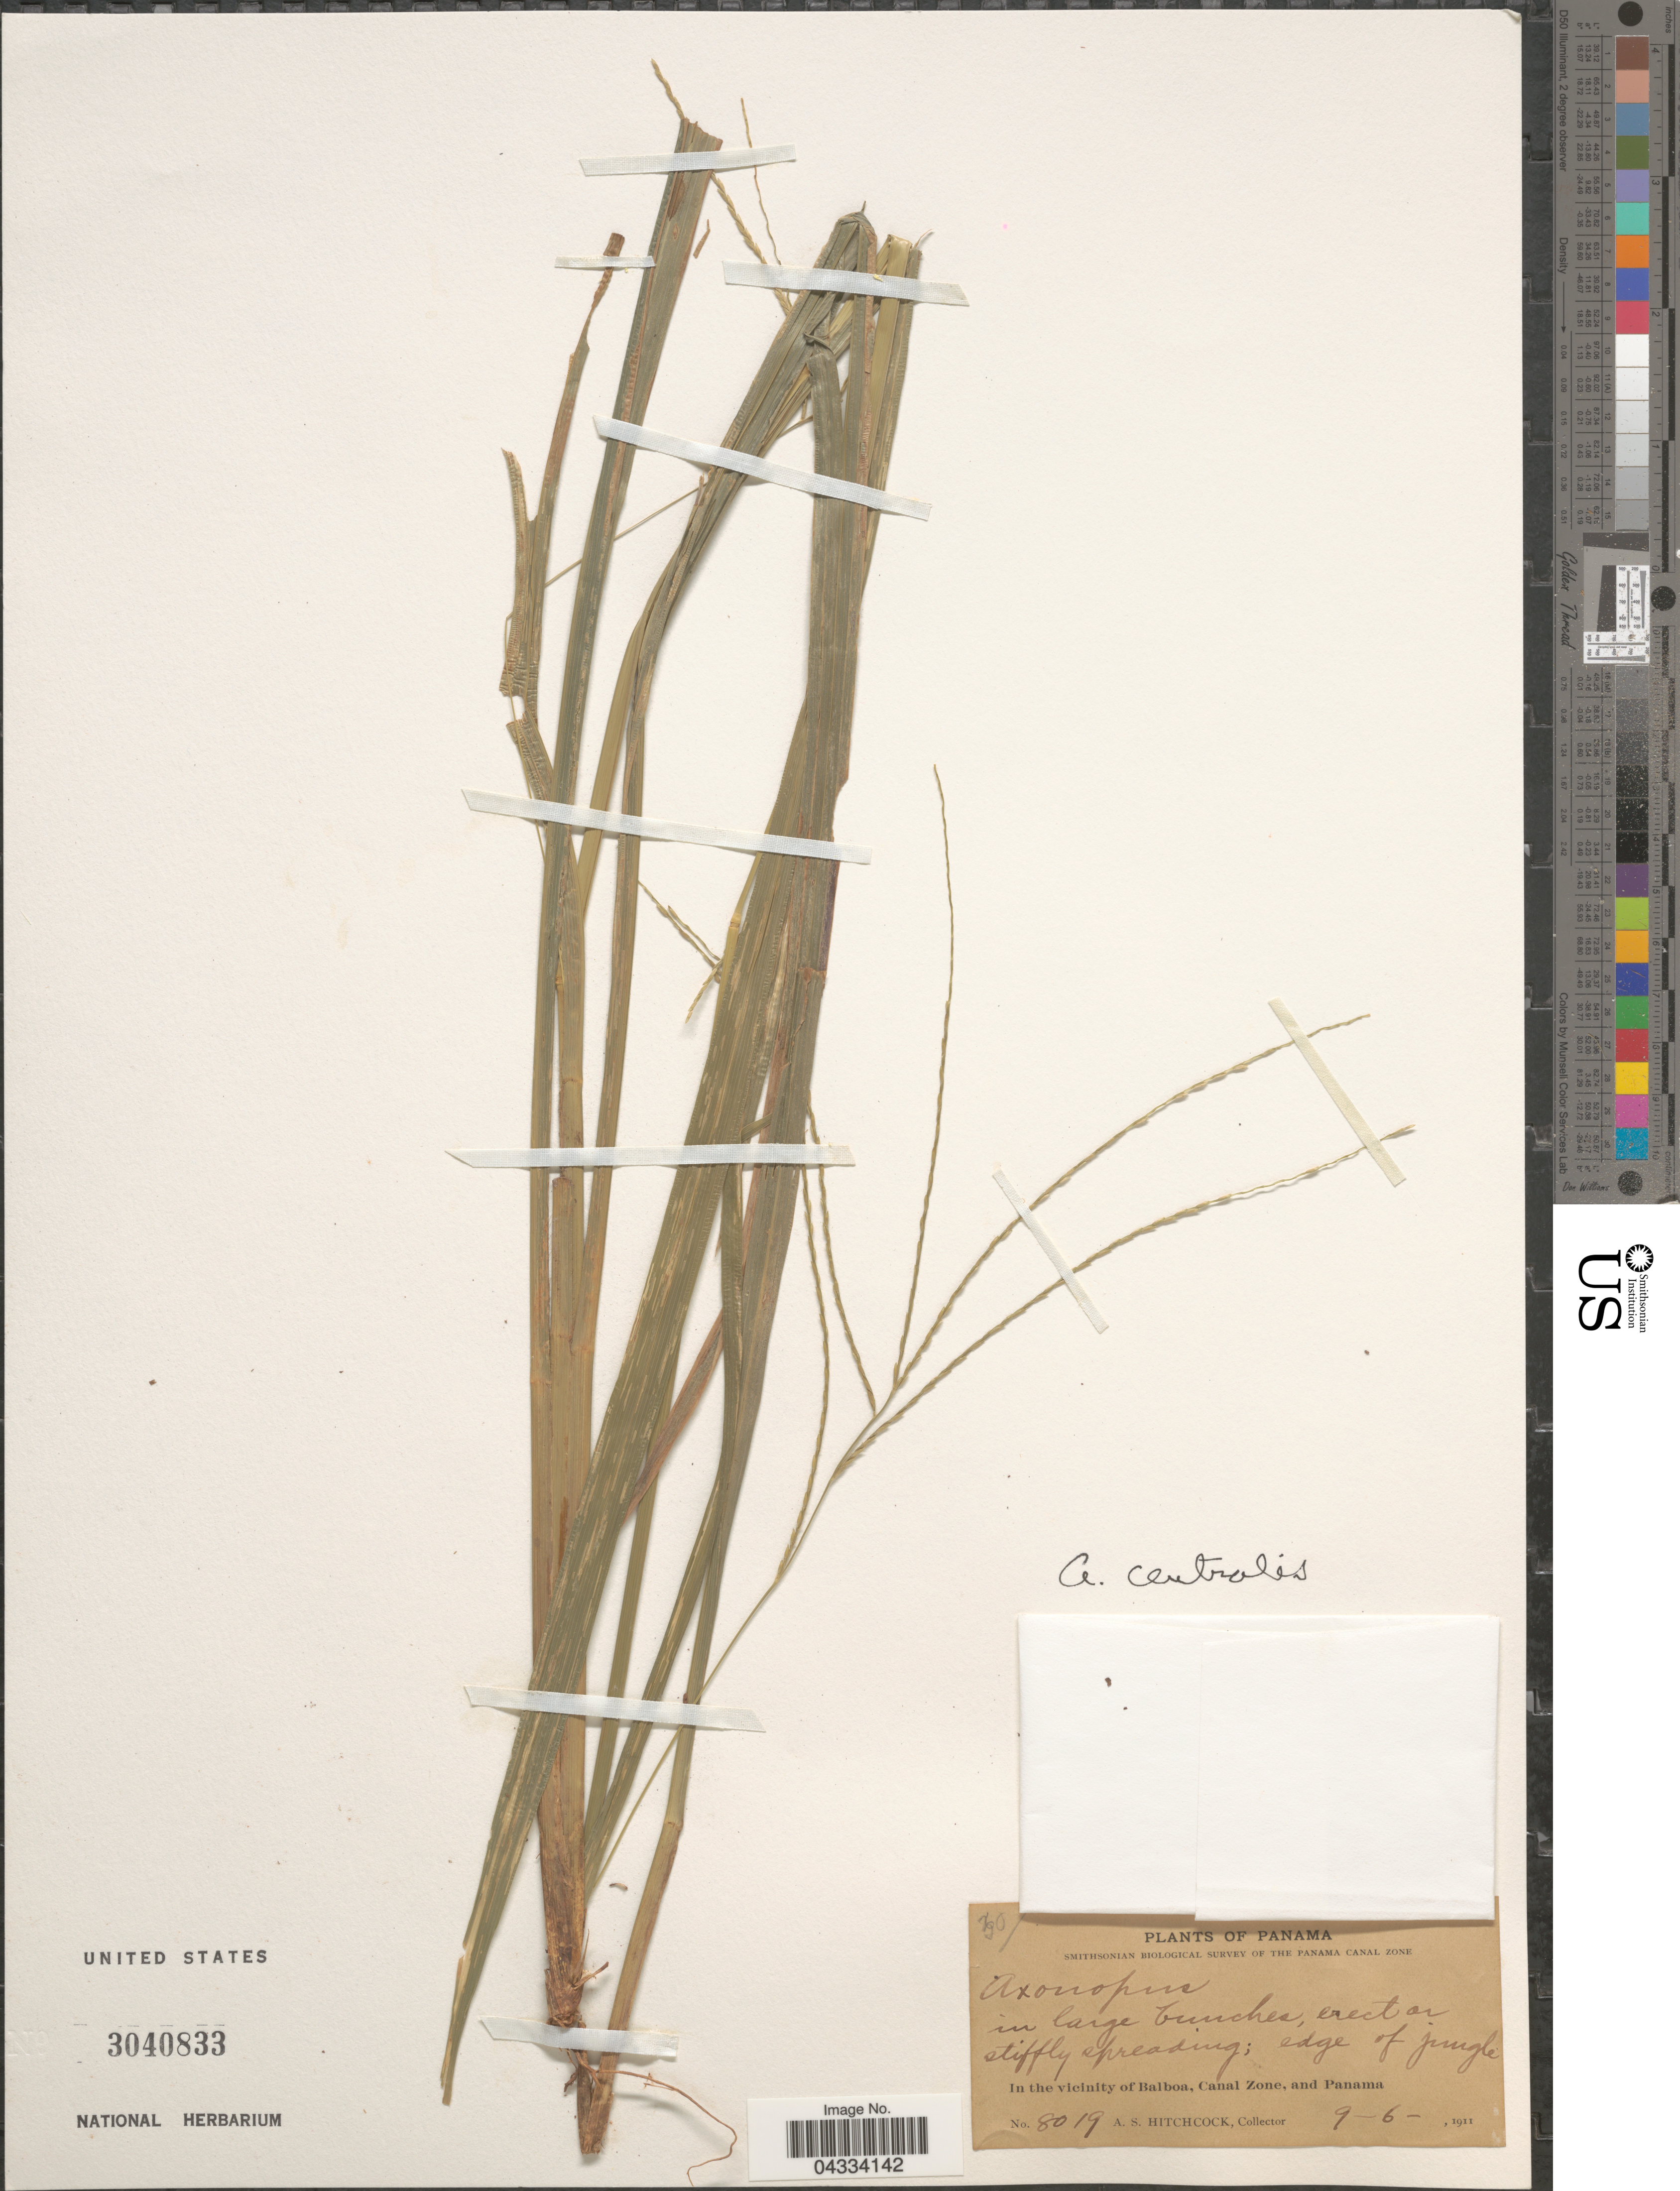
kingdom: Plantae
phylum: Tracheophyta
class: Liliopsida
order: Poales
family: Poaceae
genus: Axonopus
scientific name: Axonopus centralis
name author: Chase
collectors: A. S. Hitchcock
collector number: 8019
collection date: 1911-06-09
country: Panama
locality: Smithsonian Biological Survey of the Panama Canal Zone. In the vicinity of Balboa, Canal Zone, and Panama.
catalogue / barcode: US 3040833